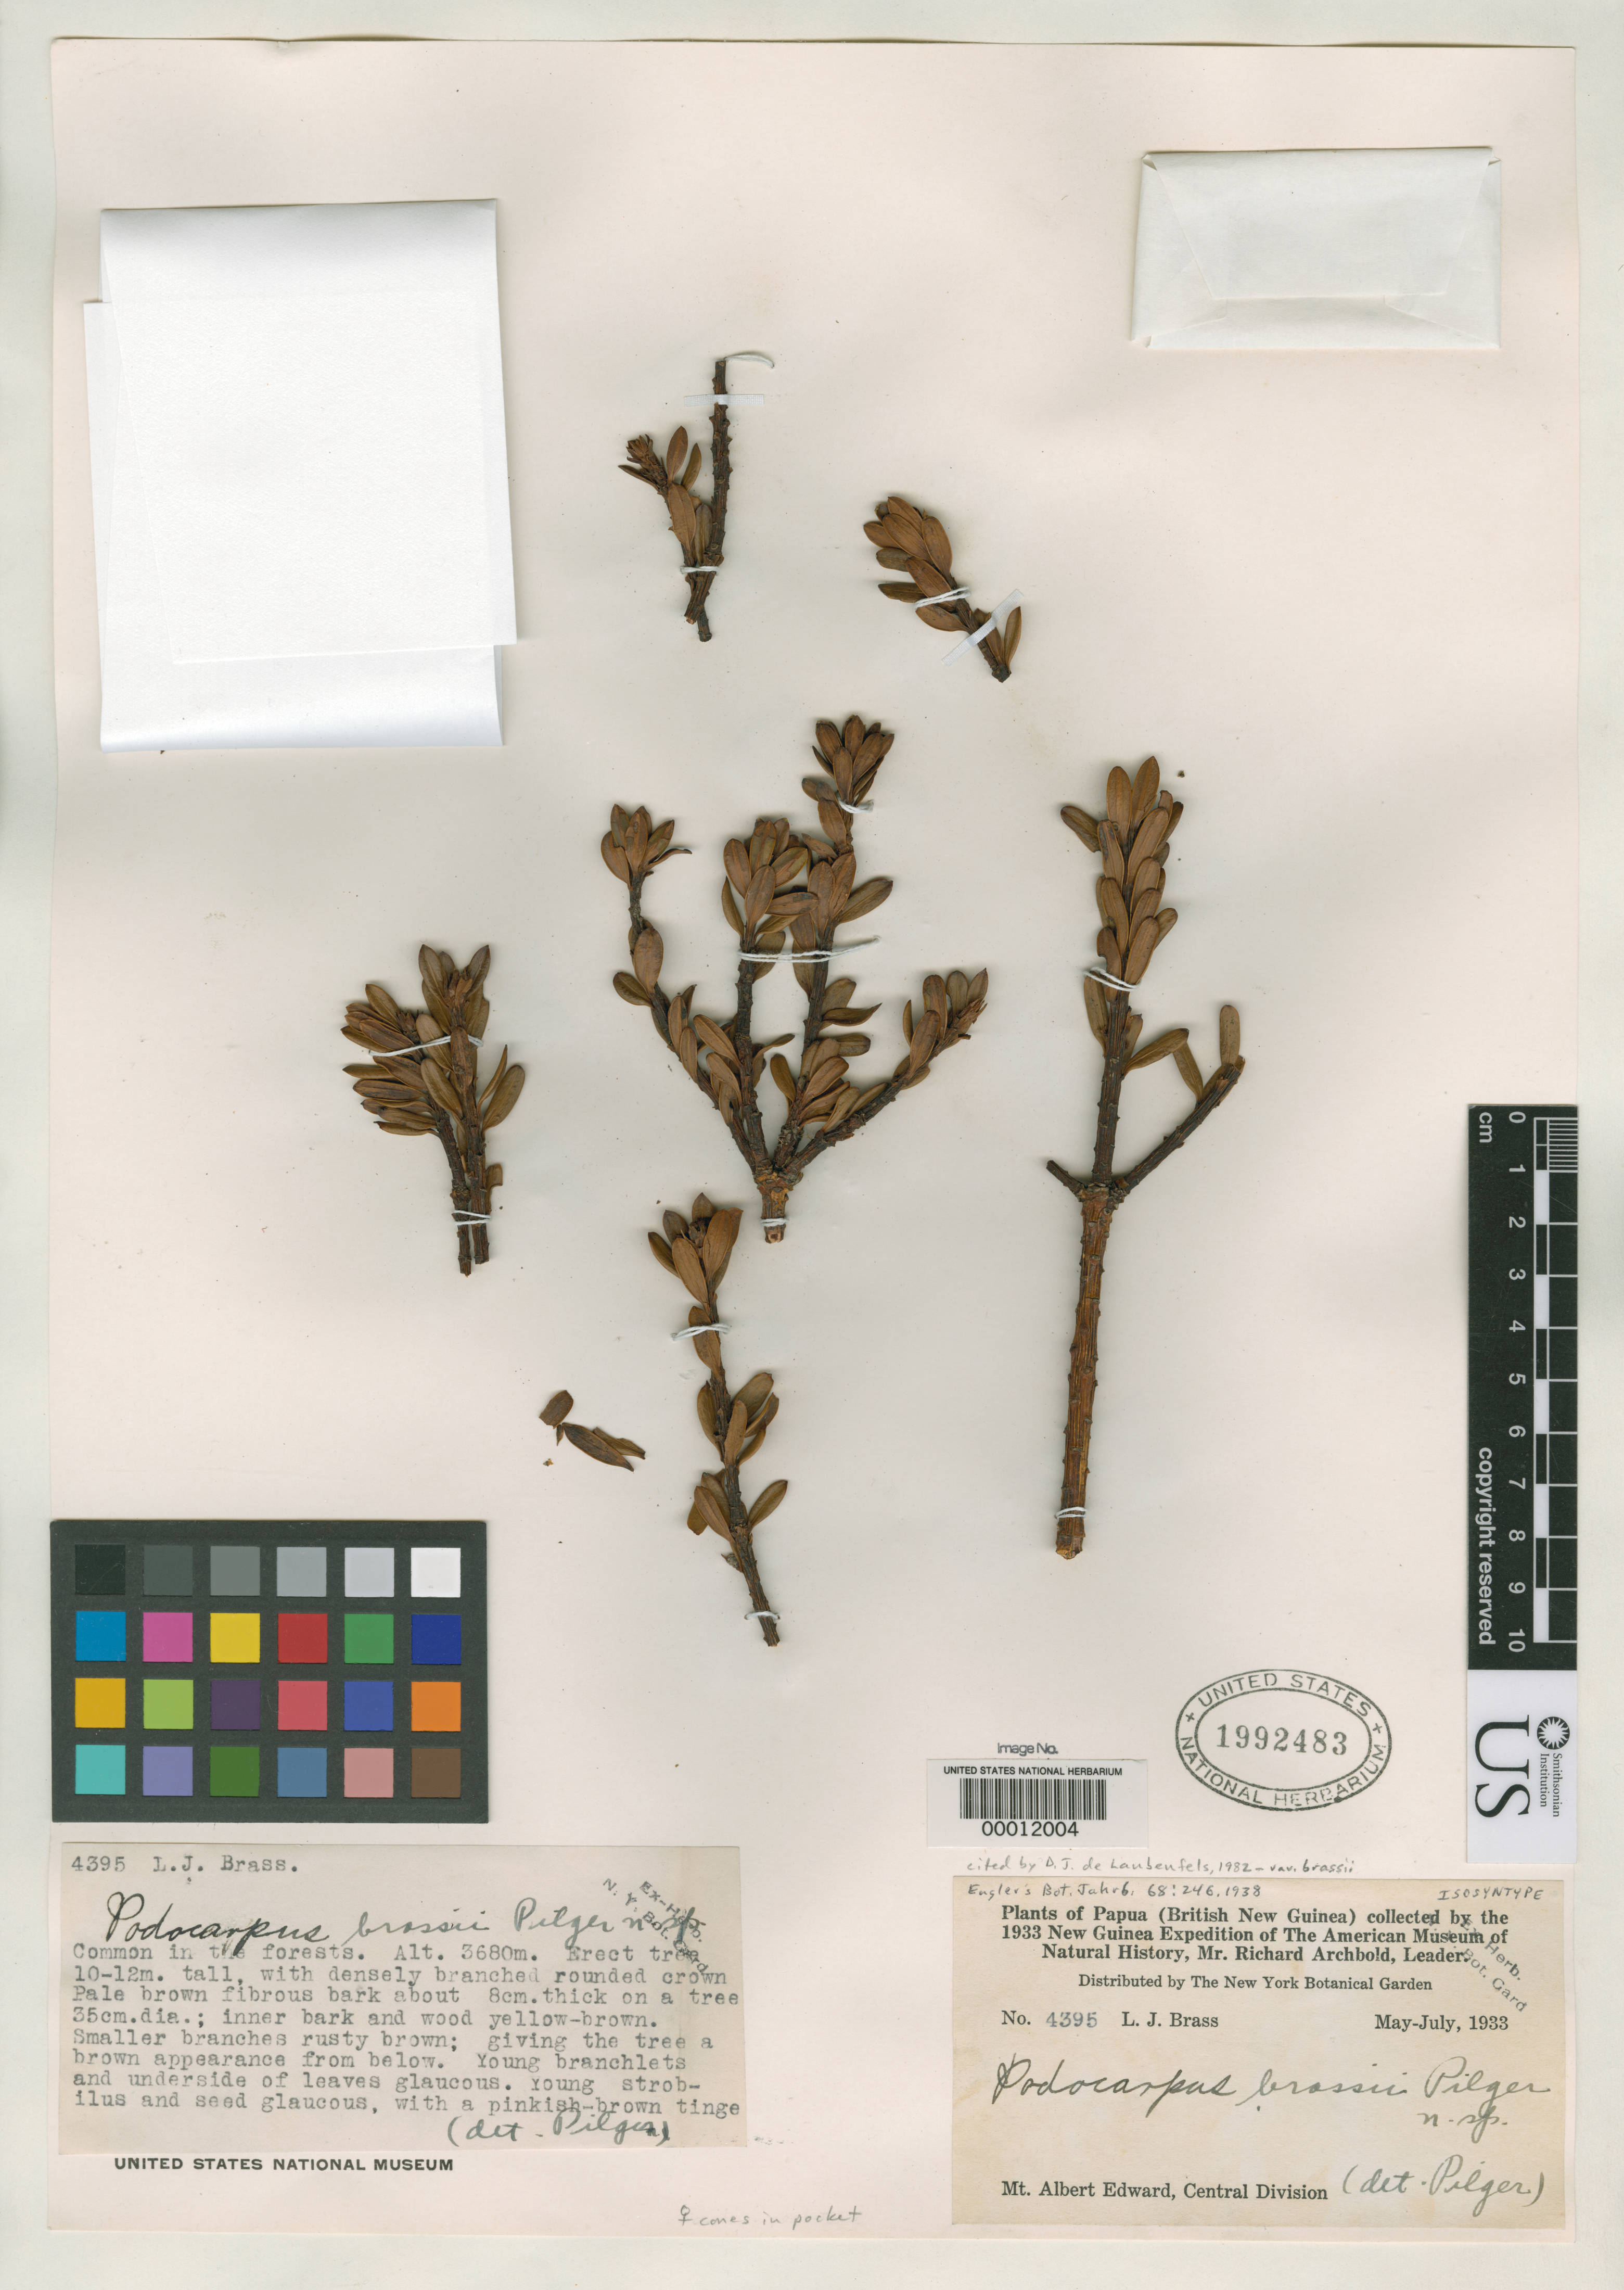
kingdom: Plantae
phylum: Tracheophyta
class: Pinopsida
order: Pinales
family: Podocarpaceae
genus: Podocarpus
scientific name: Podocarpus brassii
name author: Pilg.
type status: Isosyntype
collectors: L. J. Brass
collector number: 4395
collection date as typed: May 1933 to -- Jul 1933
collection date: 1933-05/1933-07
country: Papua New Guinea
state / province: Central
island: New Guinea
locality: Mt. Albert Edward.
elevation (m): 3680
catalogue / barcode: US 1992483